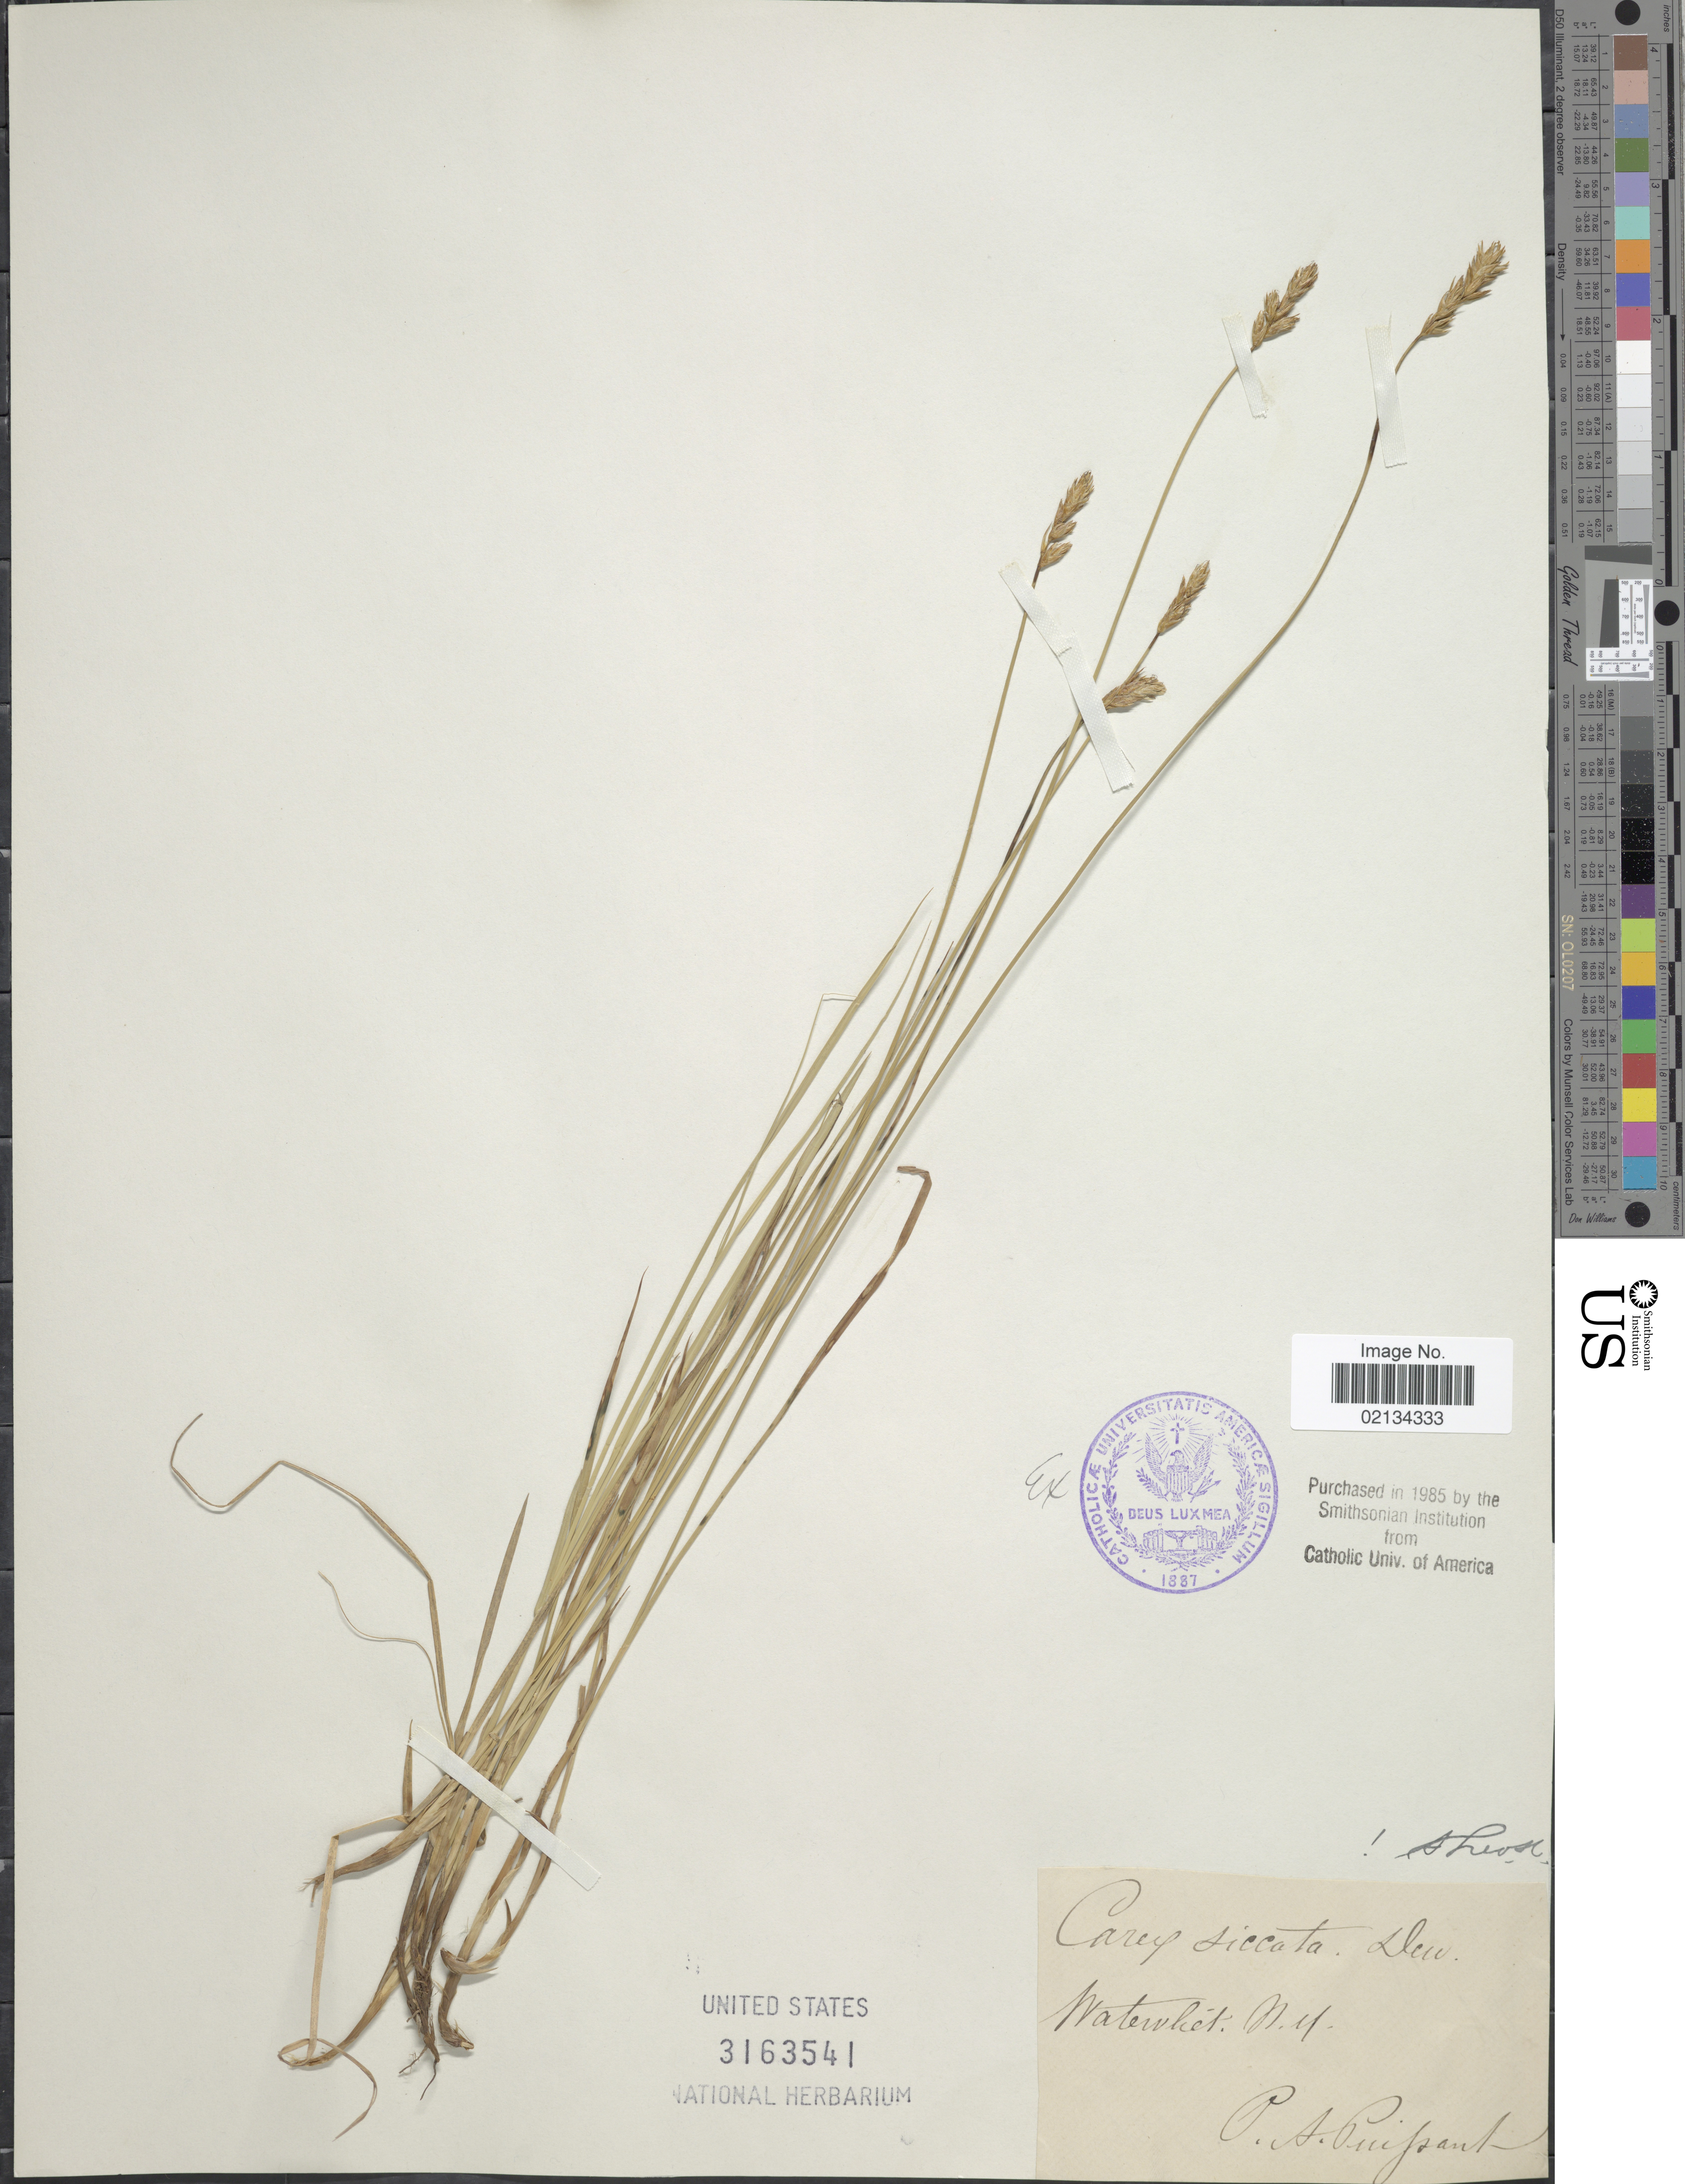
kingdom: Plantae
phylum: Tracheophyta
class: Liliopsida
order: Poales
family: Cyperaceae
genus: Carex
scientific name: Carex siccata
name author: Dewey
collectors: P. Puissant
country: United States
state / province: New York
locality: Watervliet.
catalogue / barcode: US 3163541